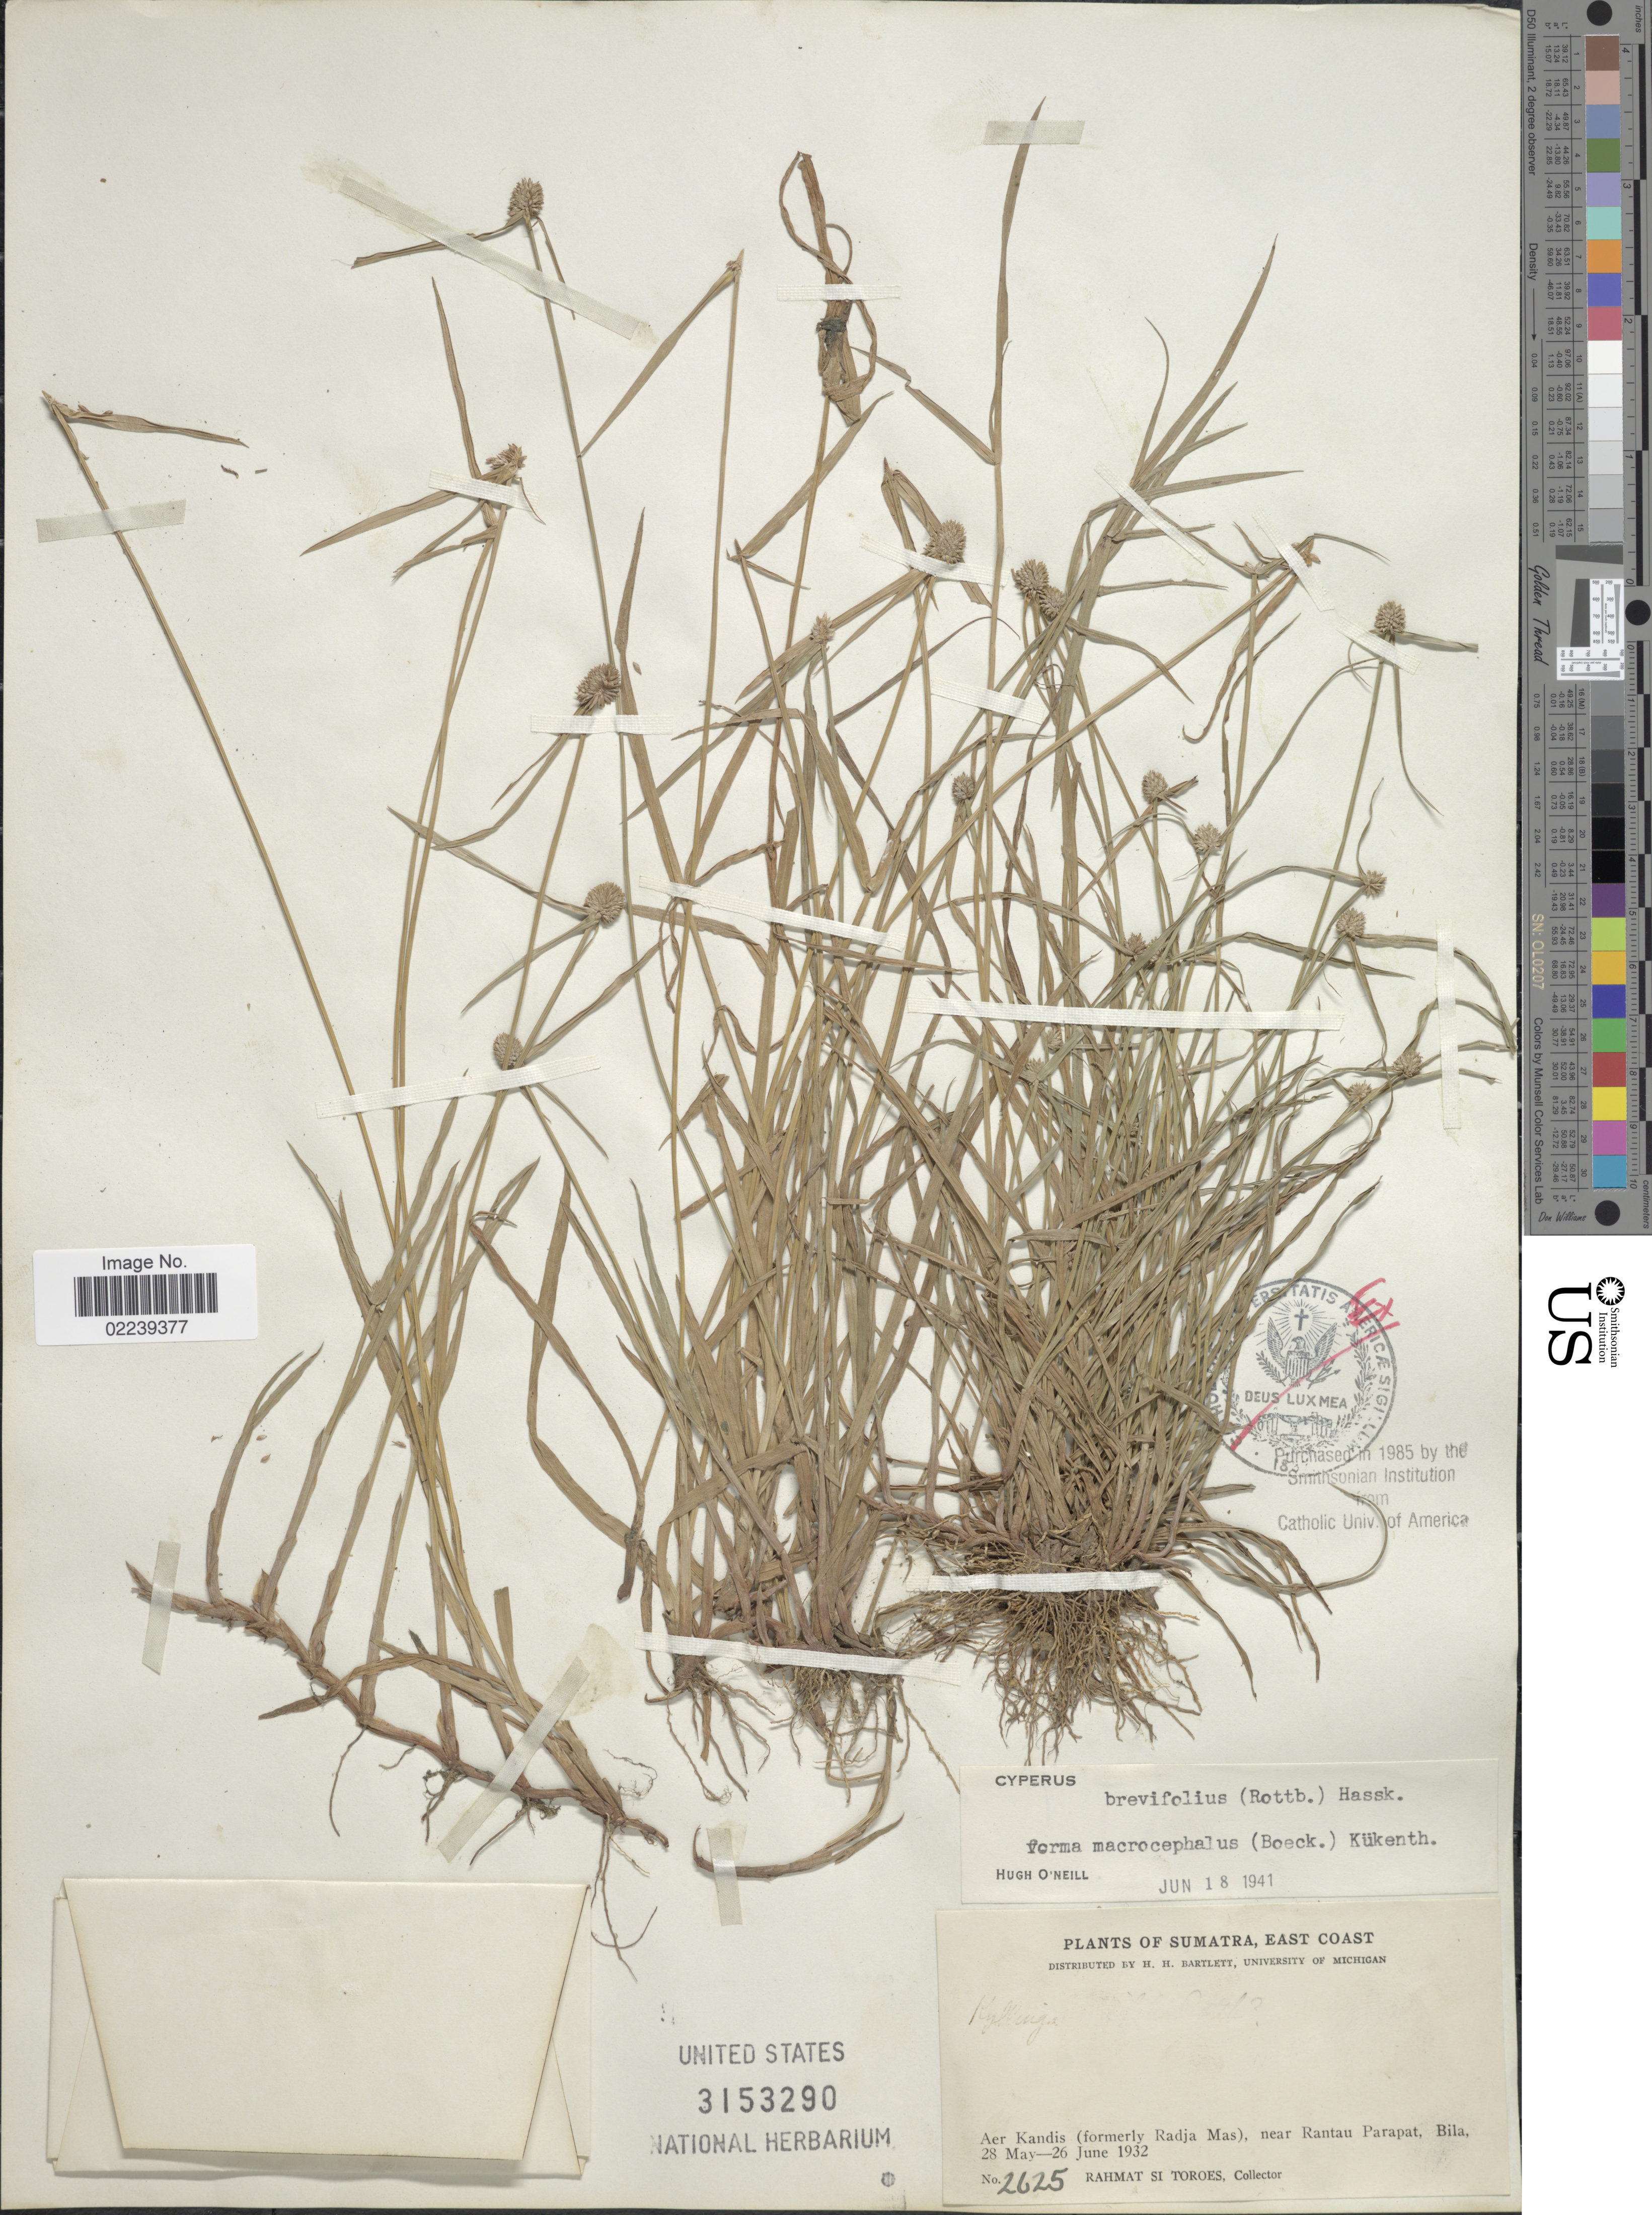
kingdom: Plantae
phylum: Tracheophyta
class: Liliopsida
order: Poales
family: Cyperaceae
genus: Cyperus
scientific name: Cyperus brevifolius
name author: (Rottb.) Hassk.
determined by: Strong, M. T., (US), Smithsonian Institution - National Museum of Natural History (UNITED STATES)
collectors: Rahmat Si Boeea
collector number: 2625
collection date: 1932-05-28/1932-06-26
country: Indonesia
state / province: Sumatra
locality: East Coast, Aer Kandis (formerly Radja Mas), near Rantau Parapat, Bila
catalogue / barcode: US 3153290